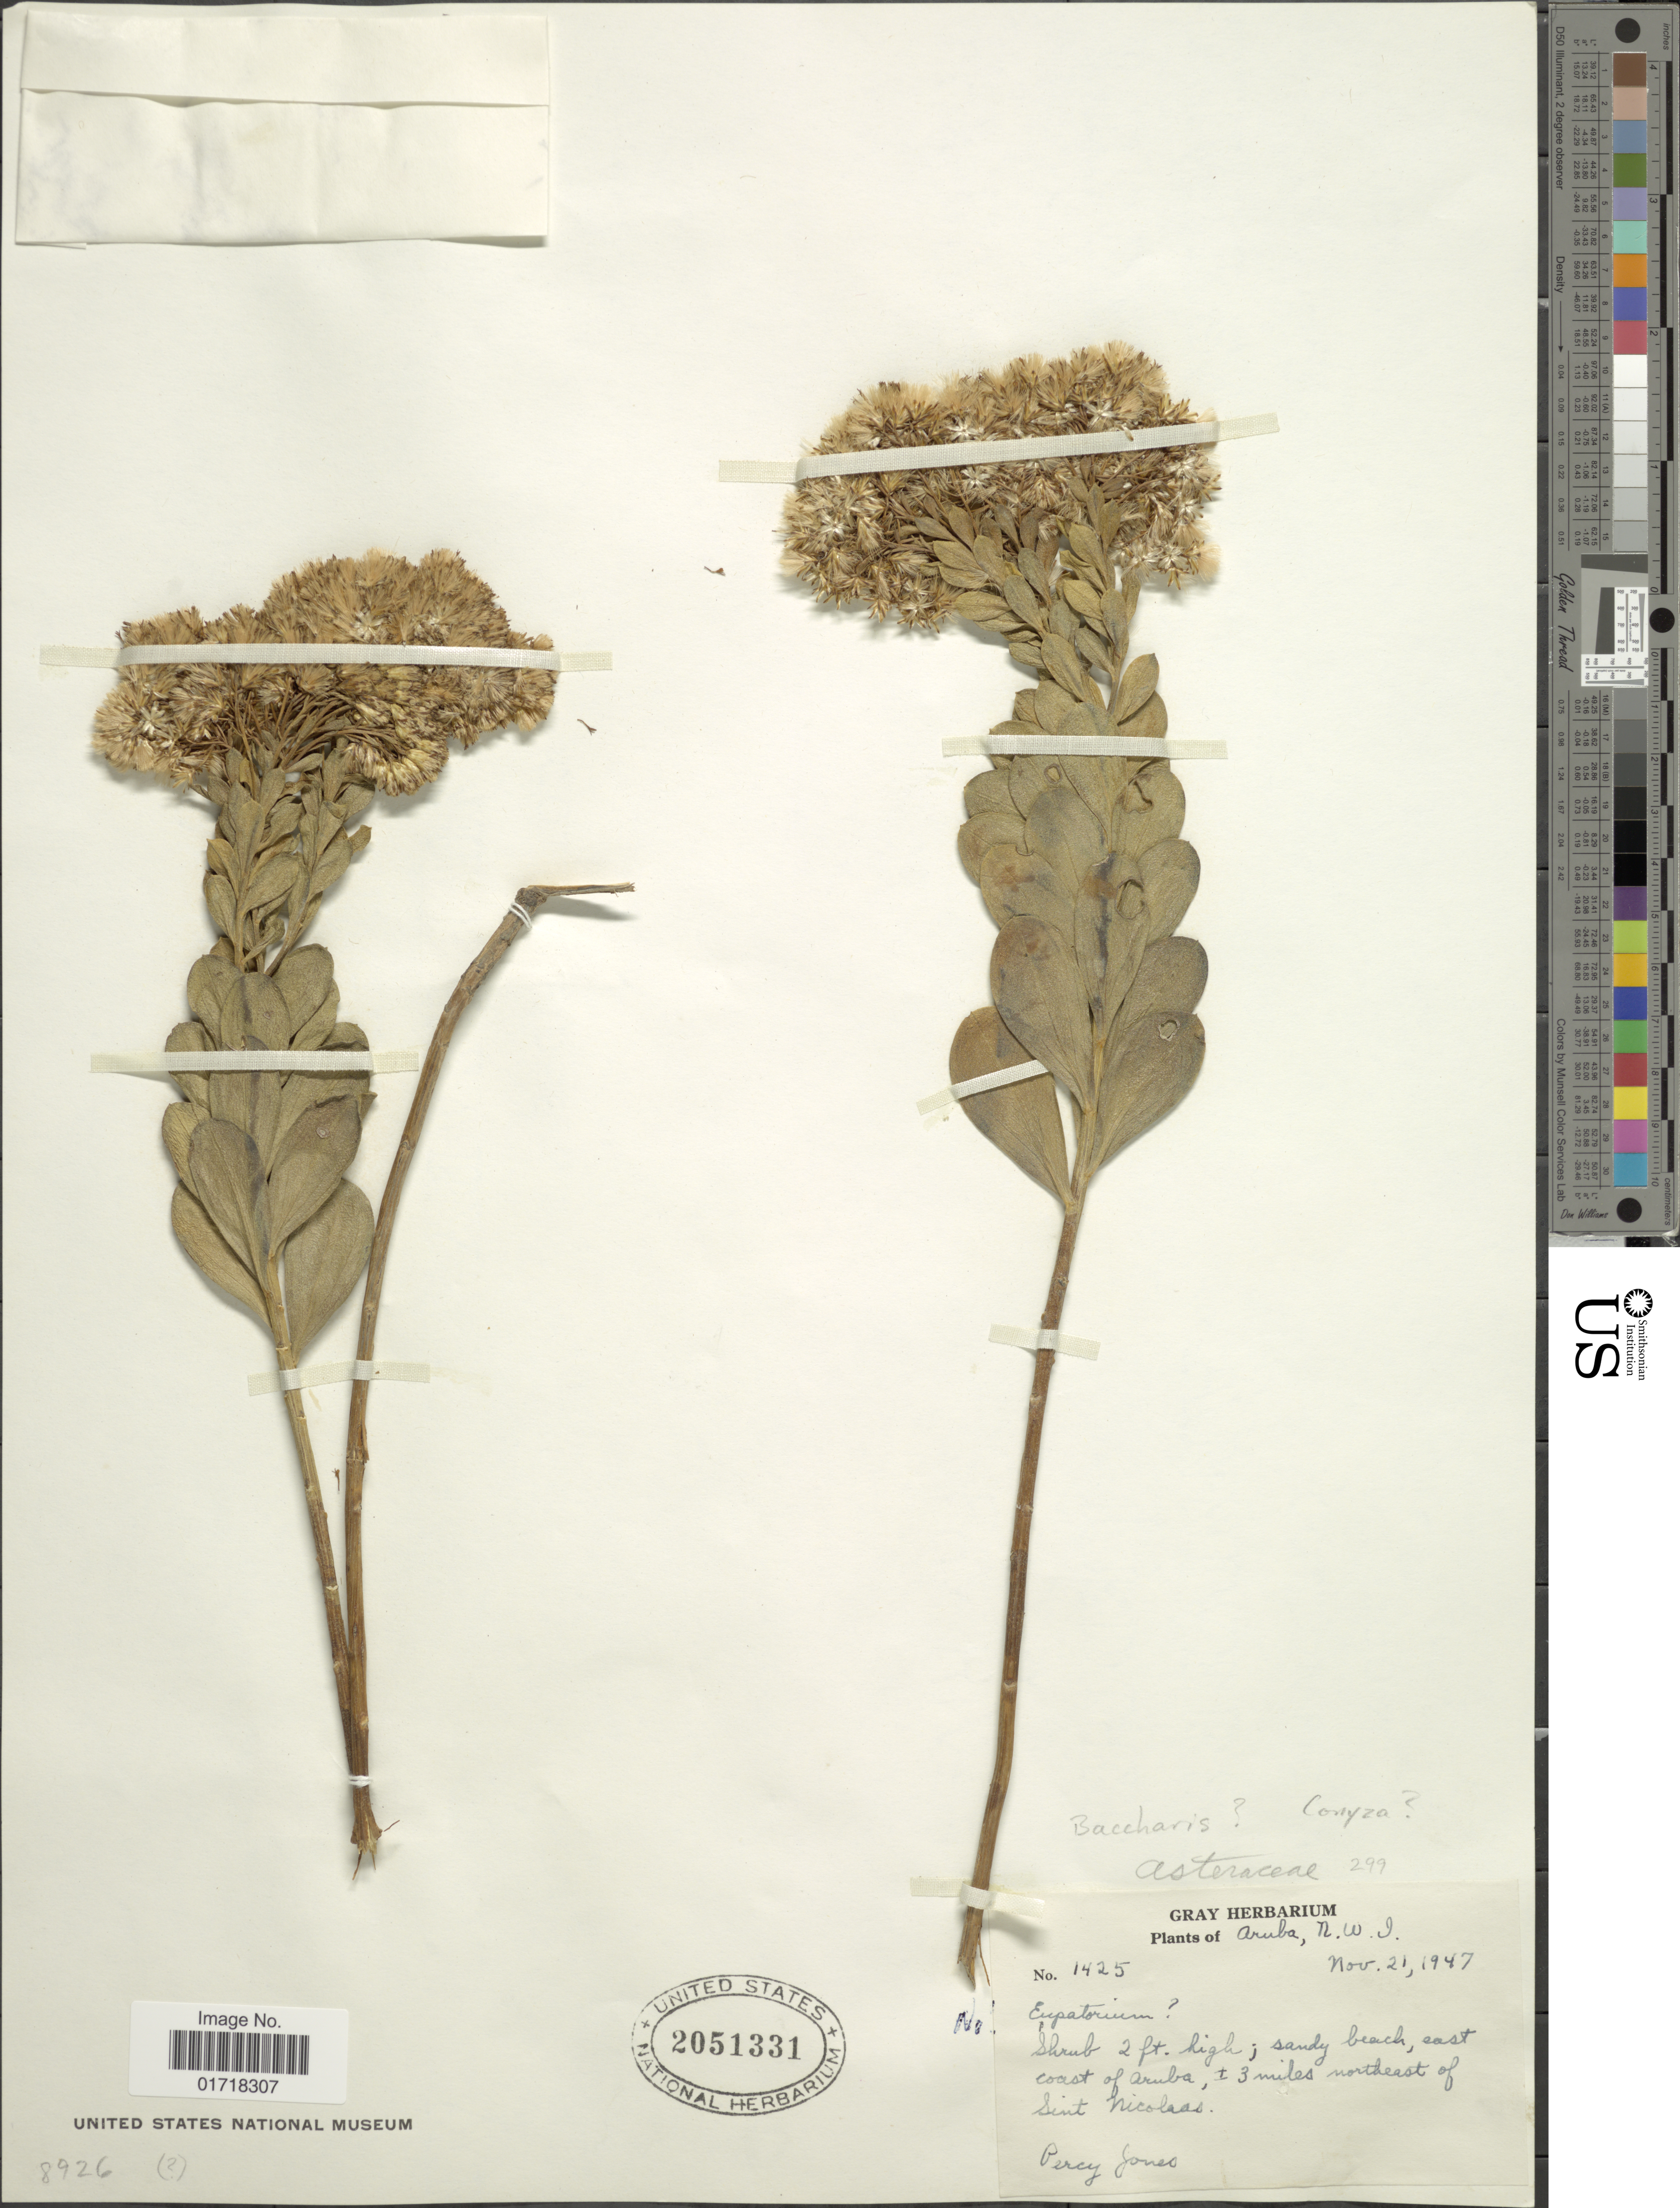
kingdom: Plantae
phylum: Tracheophyta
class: Magnoliopsida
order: Asterales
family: Asteraceae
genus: Conyza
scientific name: Conyza sp.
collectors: P. Jones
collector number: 1425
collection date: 1947-11-21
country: Aruba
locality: Aruba, N.W.I., sandy beach, east coast of Aruba, 3 miles northeast of Sint Nicolaas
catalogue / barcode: US 2051331